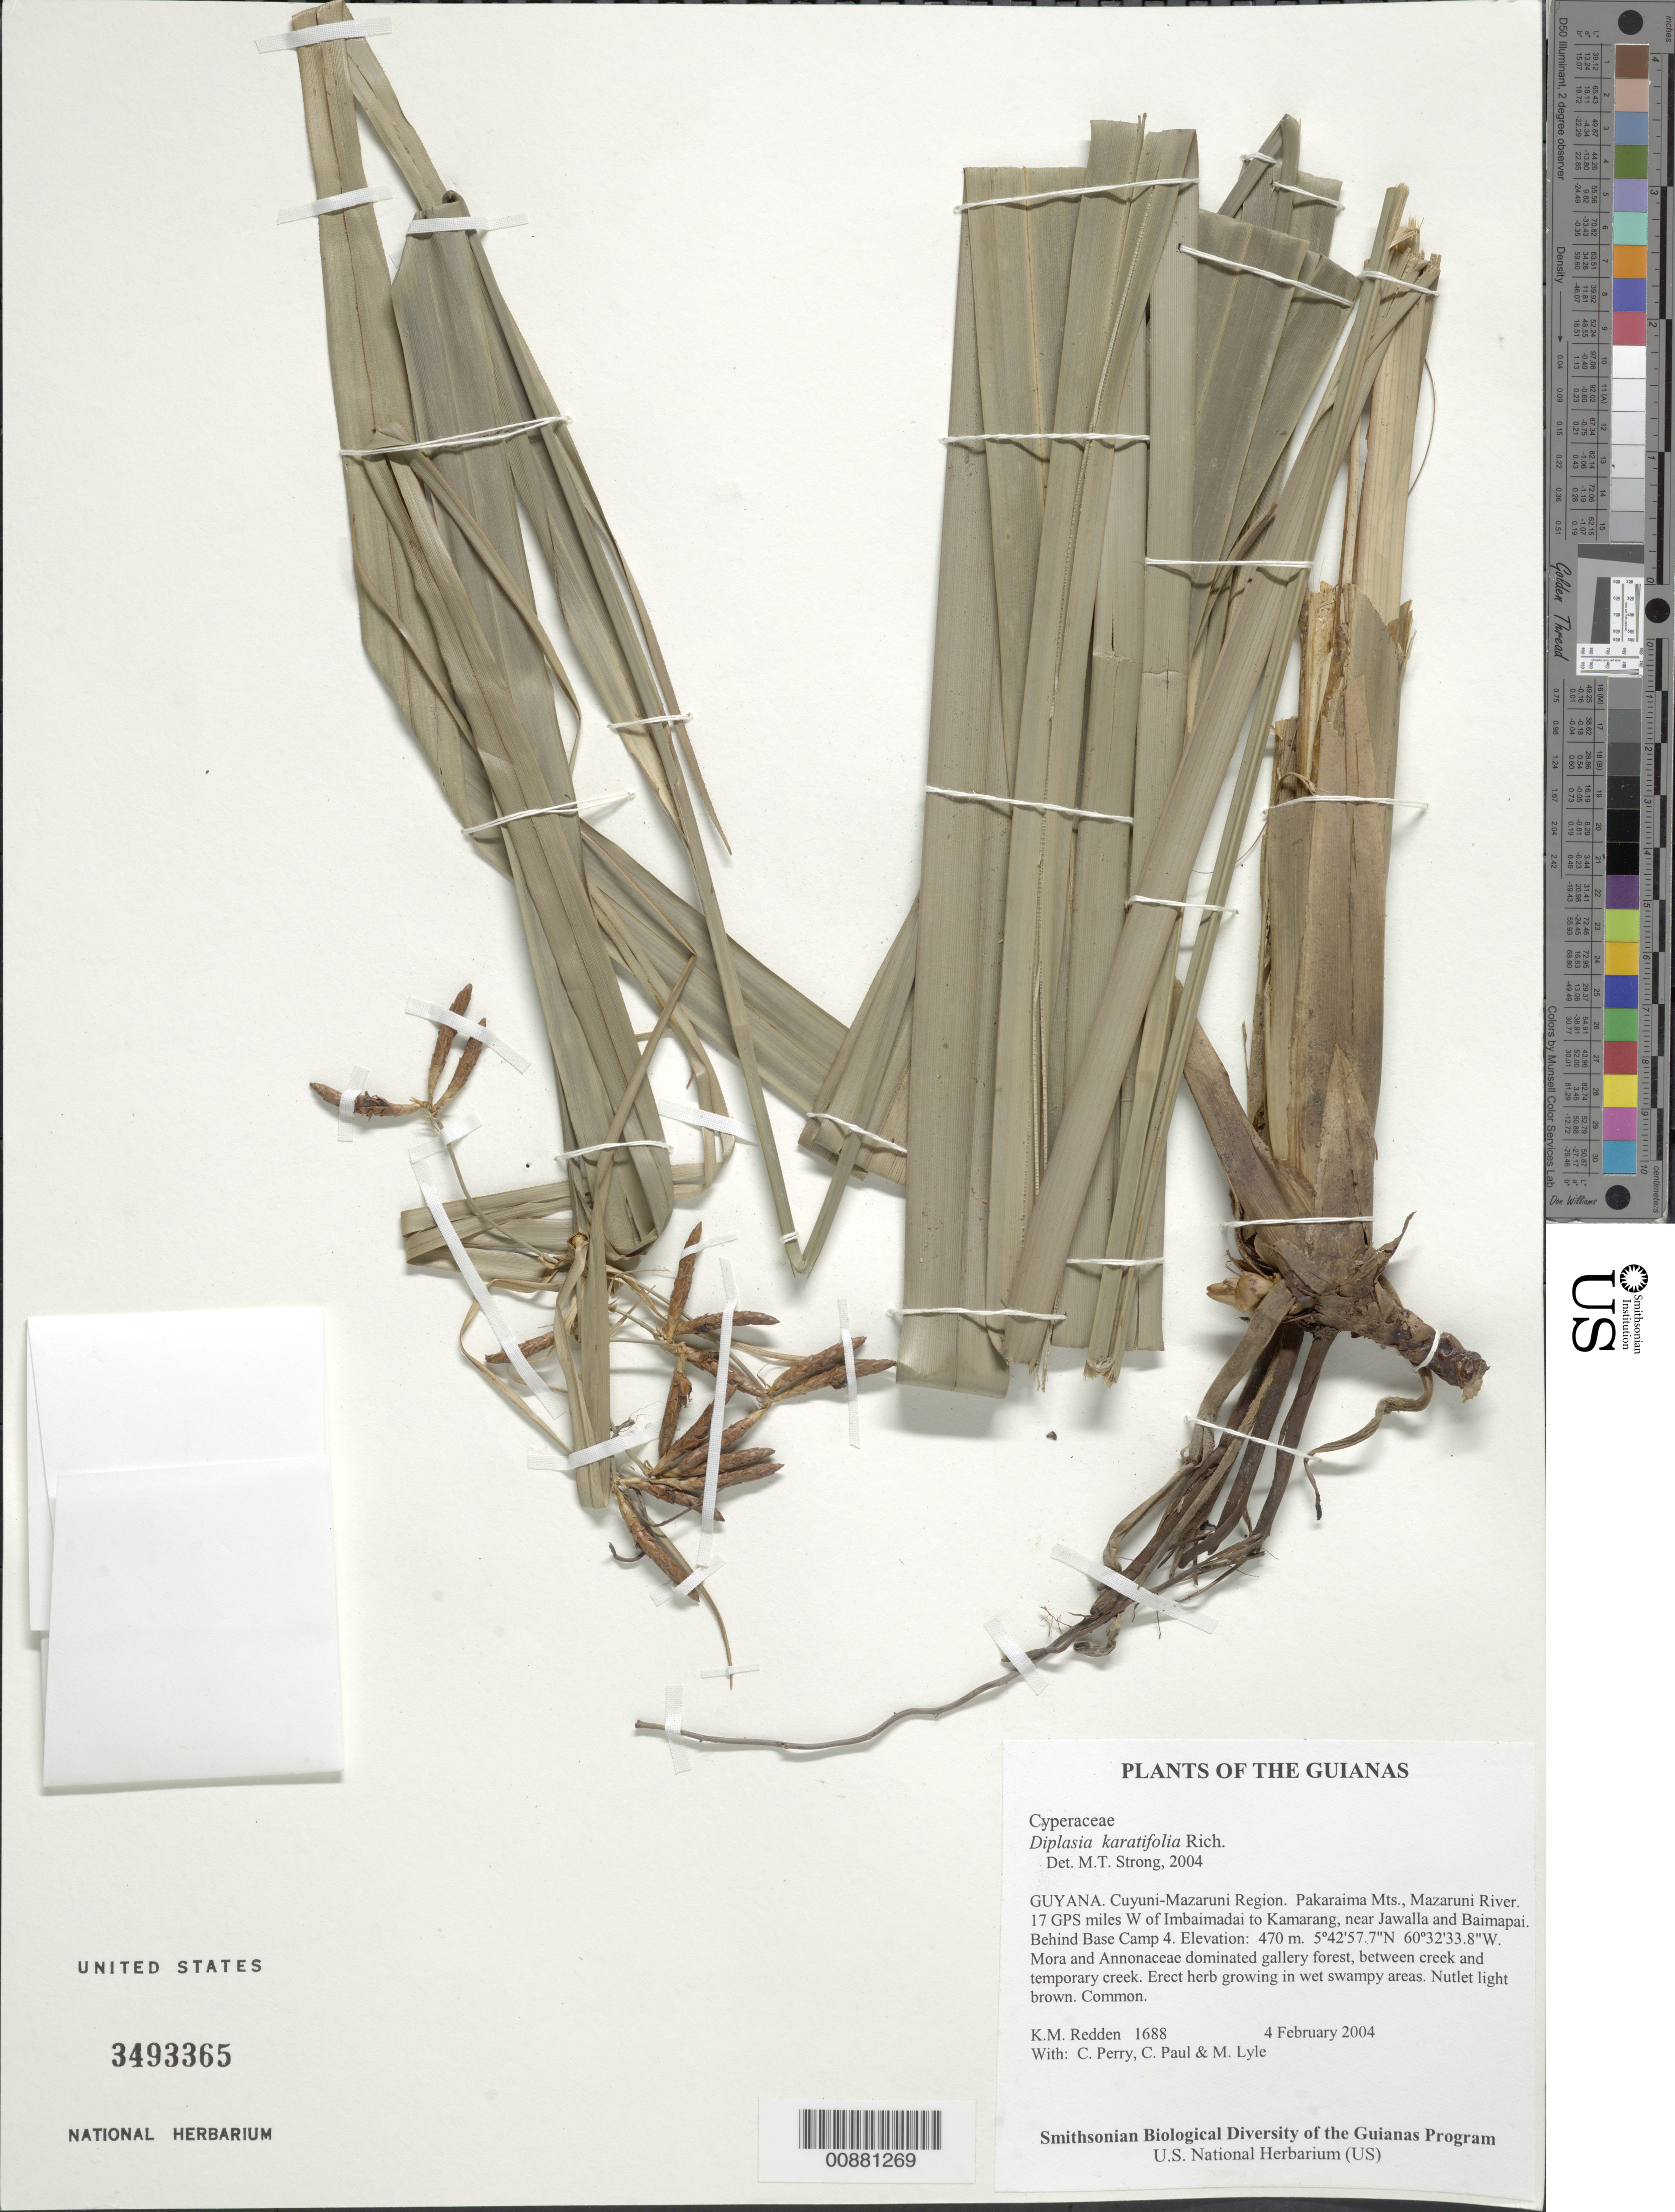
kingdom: Plantae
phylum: Tracheophyta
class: Liliopsida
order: Poales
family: Cyperaceae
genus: Diplasia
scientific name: Diplasia karatifolia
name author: Rich.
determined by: Strong, M. T., (US), Smithsonian Institution - National Museum of Natural History (UNITED STATES)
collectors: K. M. Redden, C. Perry, C. Paul & M. Lyle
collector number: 1688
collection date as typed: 4 February 2004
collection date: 2004-02-04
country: Guyana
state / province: Cuyuni-Mazaruni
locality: Pakaraima Mts., Mazaruni River. 17 GPS miles W of Imbaimadai to Kamarang, near Jawalla and Baimapai. Behind Base Camp 4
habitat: Mora and Annonaceae dominated gallery forest, between creek and temporary creek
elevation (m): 470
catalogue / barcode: US 3493365